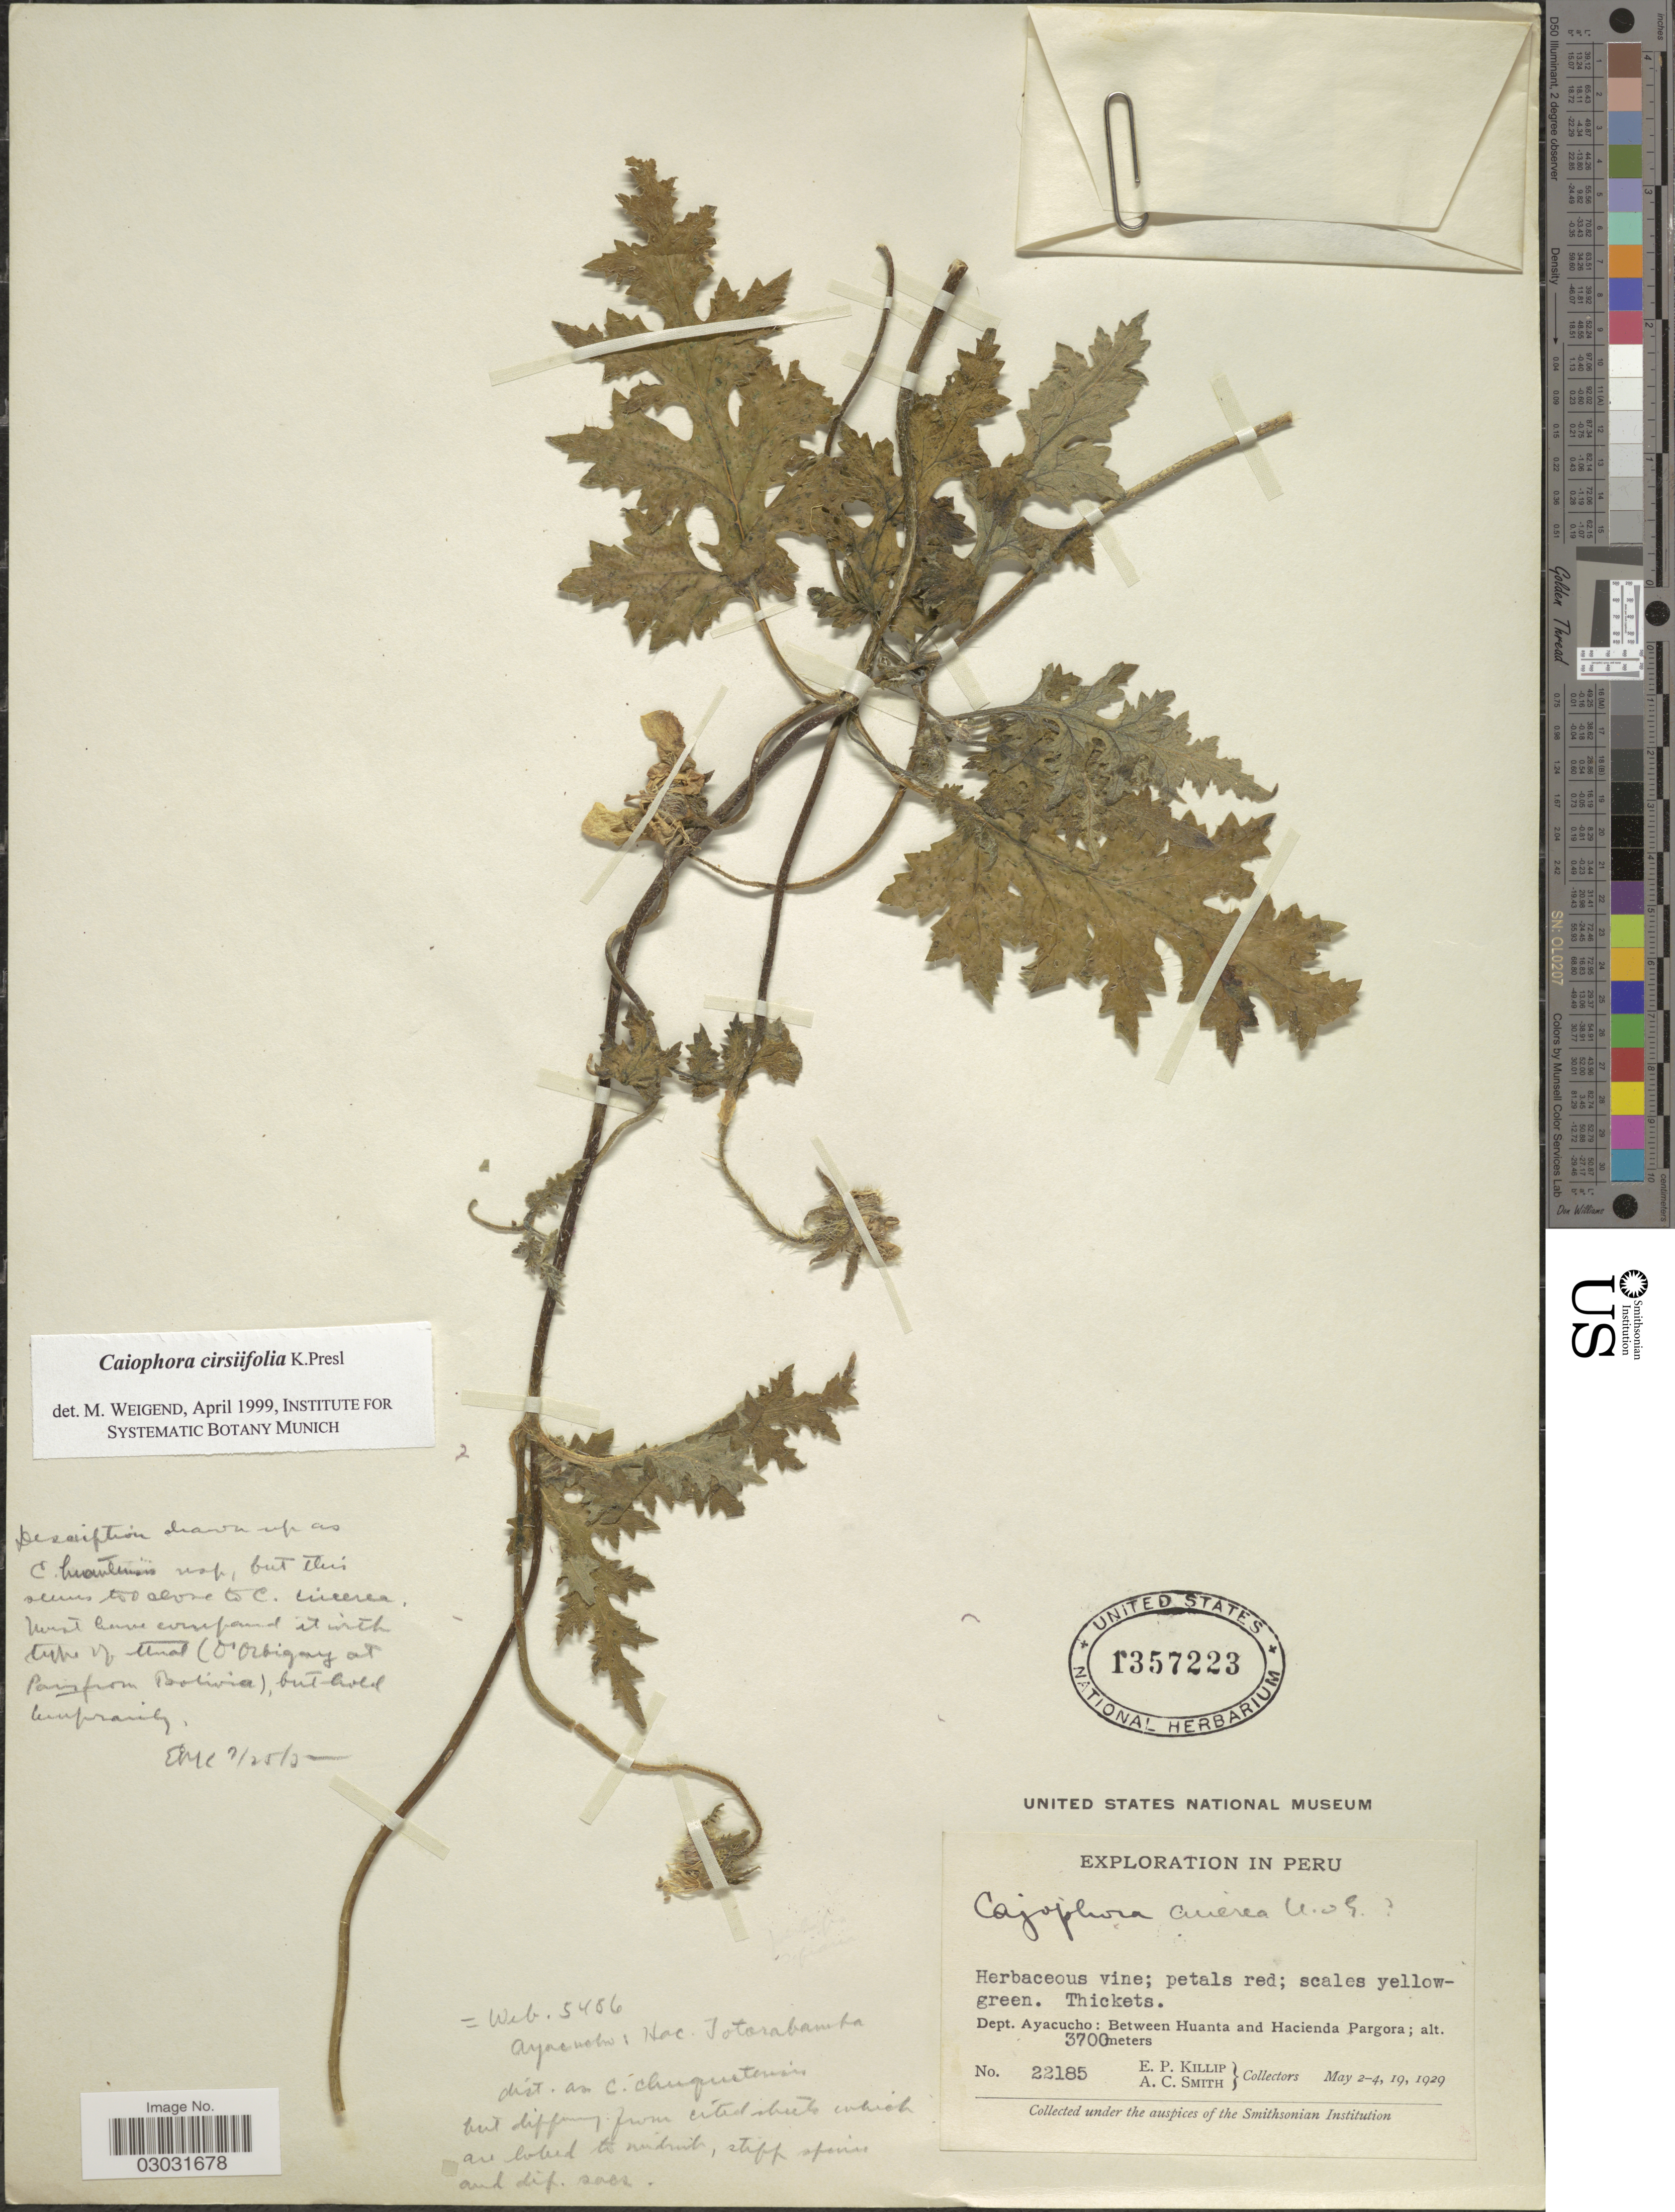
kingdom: Plantae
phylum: Tracheophyta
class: Magnoliopsida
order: Cornales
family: Loasaceae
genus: Caiophora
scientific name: Caiophora cirsiifolia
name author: C. Presl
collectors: E. P. Killip & A. C. Smith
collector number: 22185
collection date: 1929-05-02/1929-05-19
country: Peru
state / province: Ayacucho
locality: Dept. Ayacuchu: Between Huanta and Hacienda Pargora.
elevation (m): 3700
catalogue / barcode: US 1357223